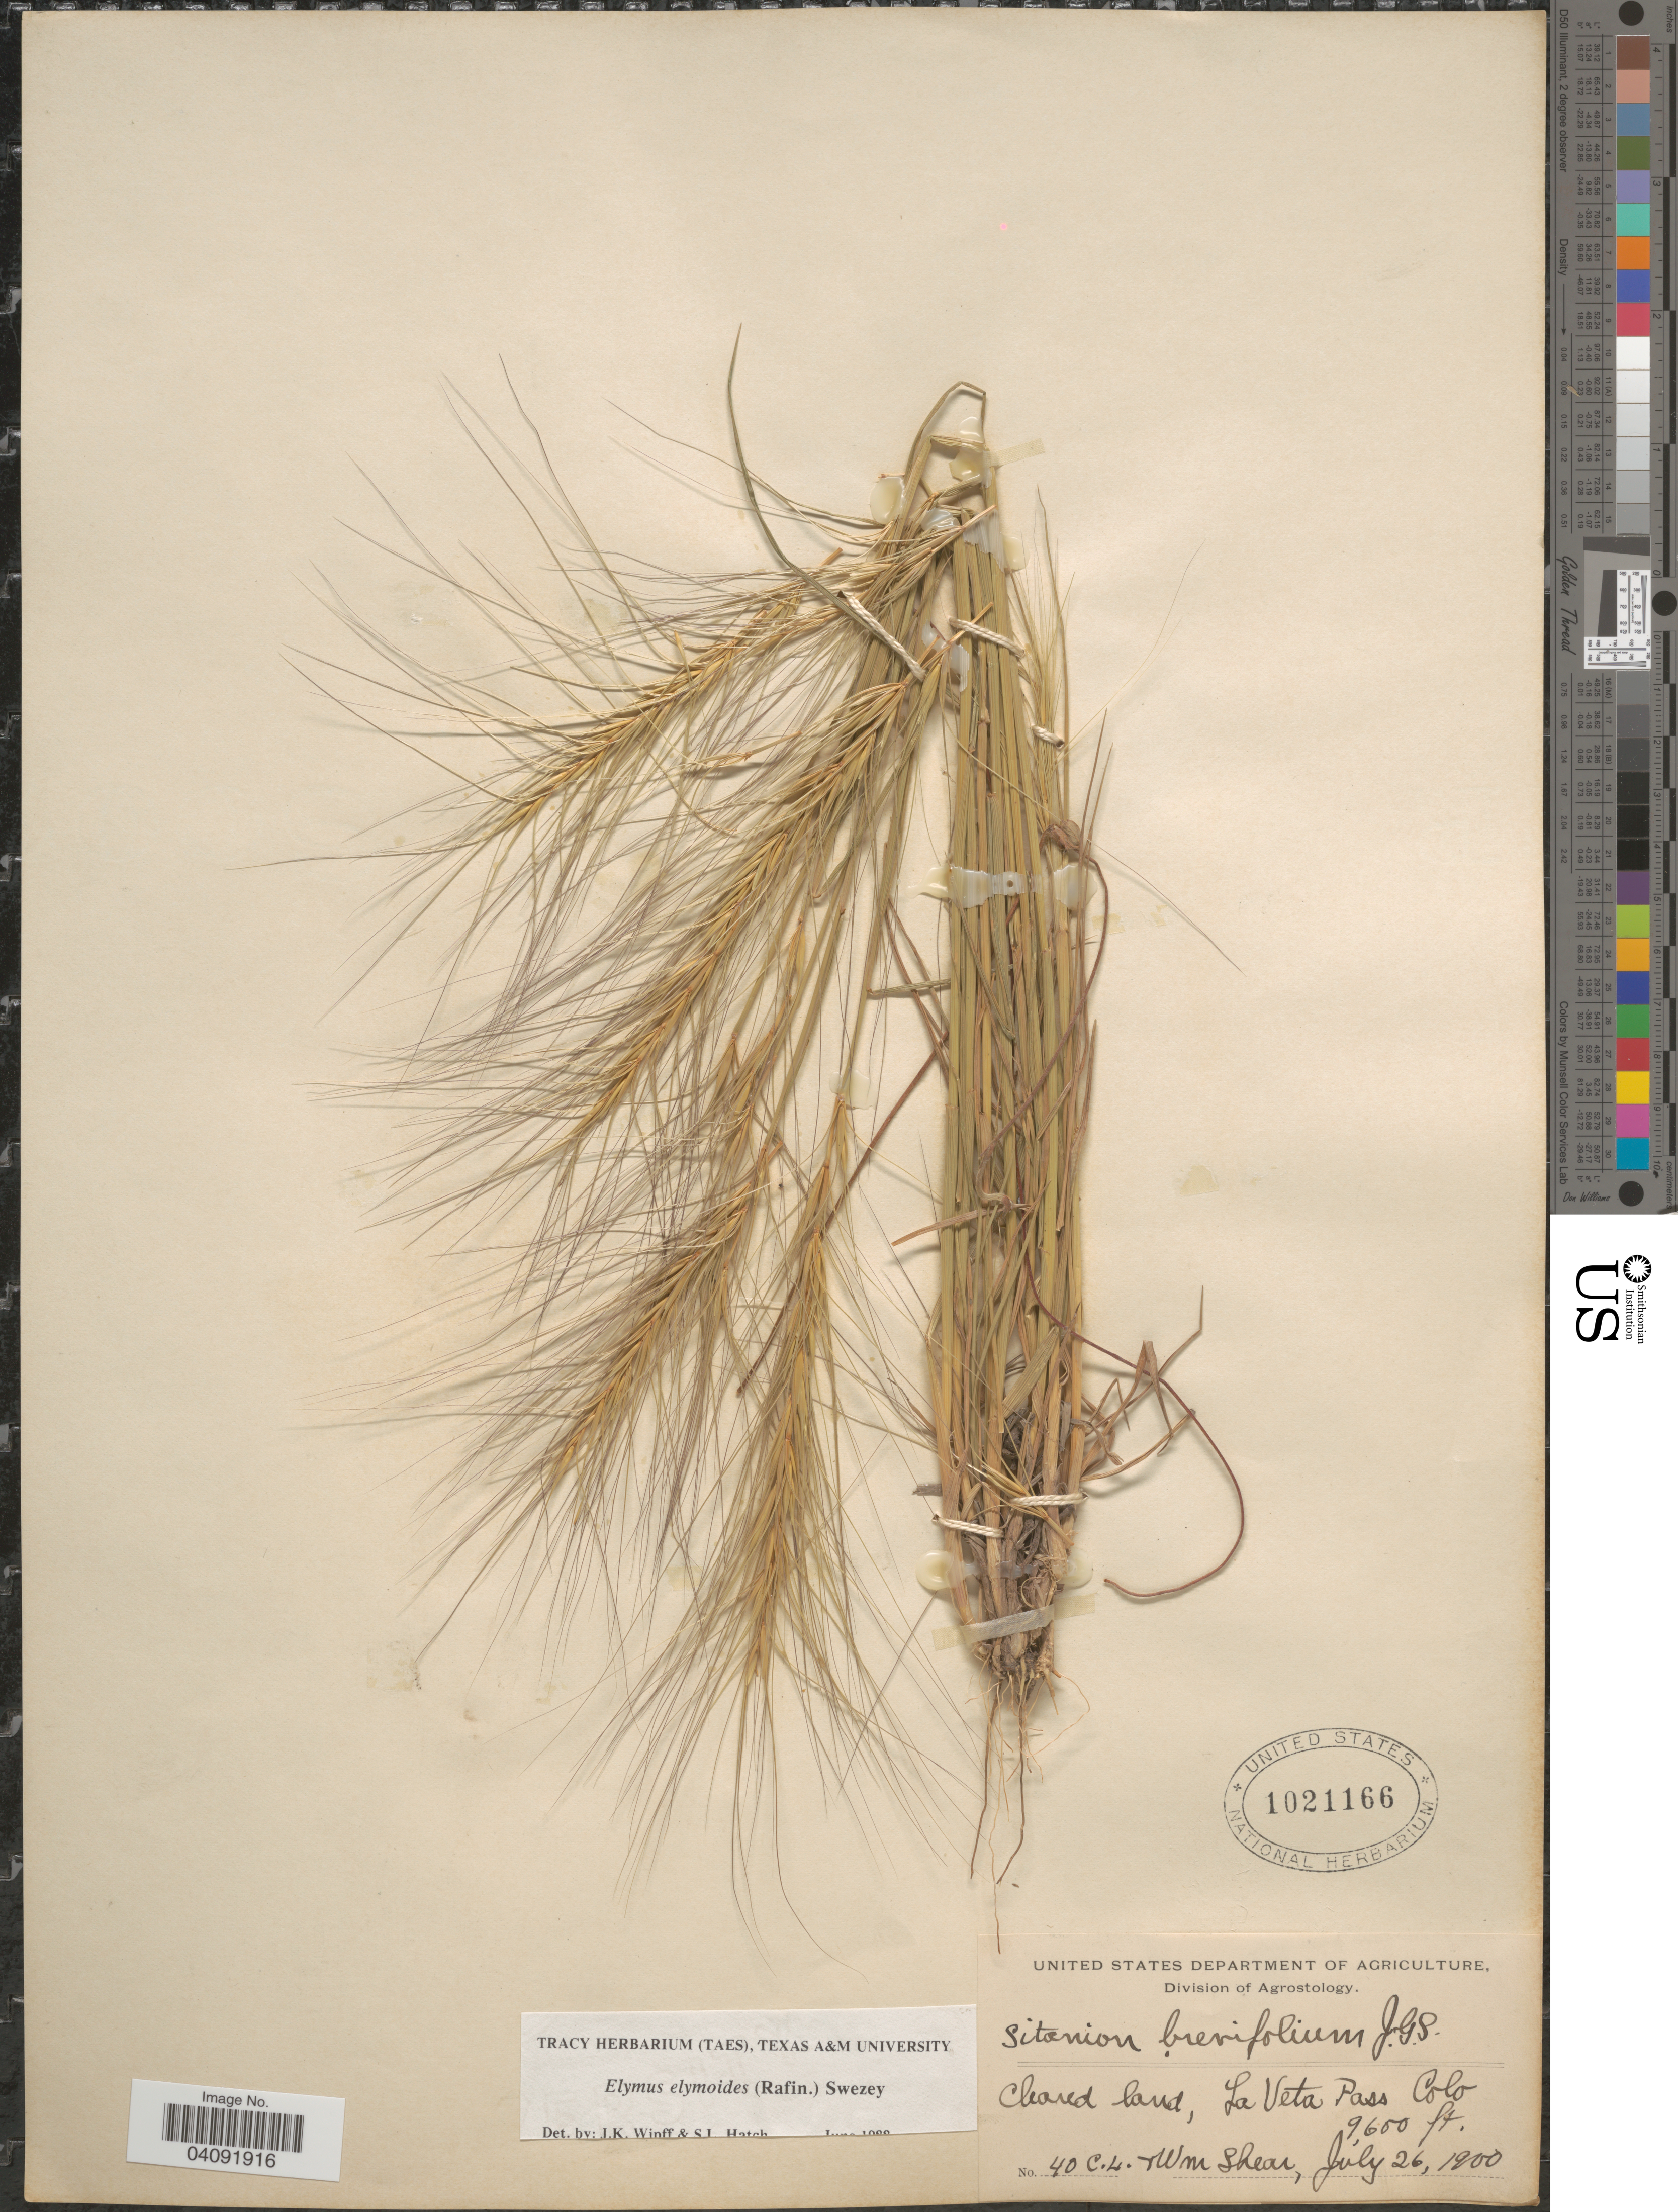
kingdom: Plantae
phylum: Tracheophyta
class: Liliopsida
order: Poales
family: Poaceae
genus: Elymus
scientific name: Elymus elymoides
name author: (Raf.) Swezey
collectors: C. L. Shear & W. Shear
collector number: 40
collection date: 1900-07-26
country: United States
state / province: Colorado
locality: Cleared land, La Veta Pass.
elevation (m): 2926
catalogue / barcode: US 1021166